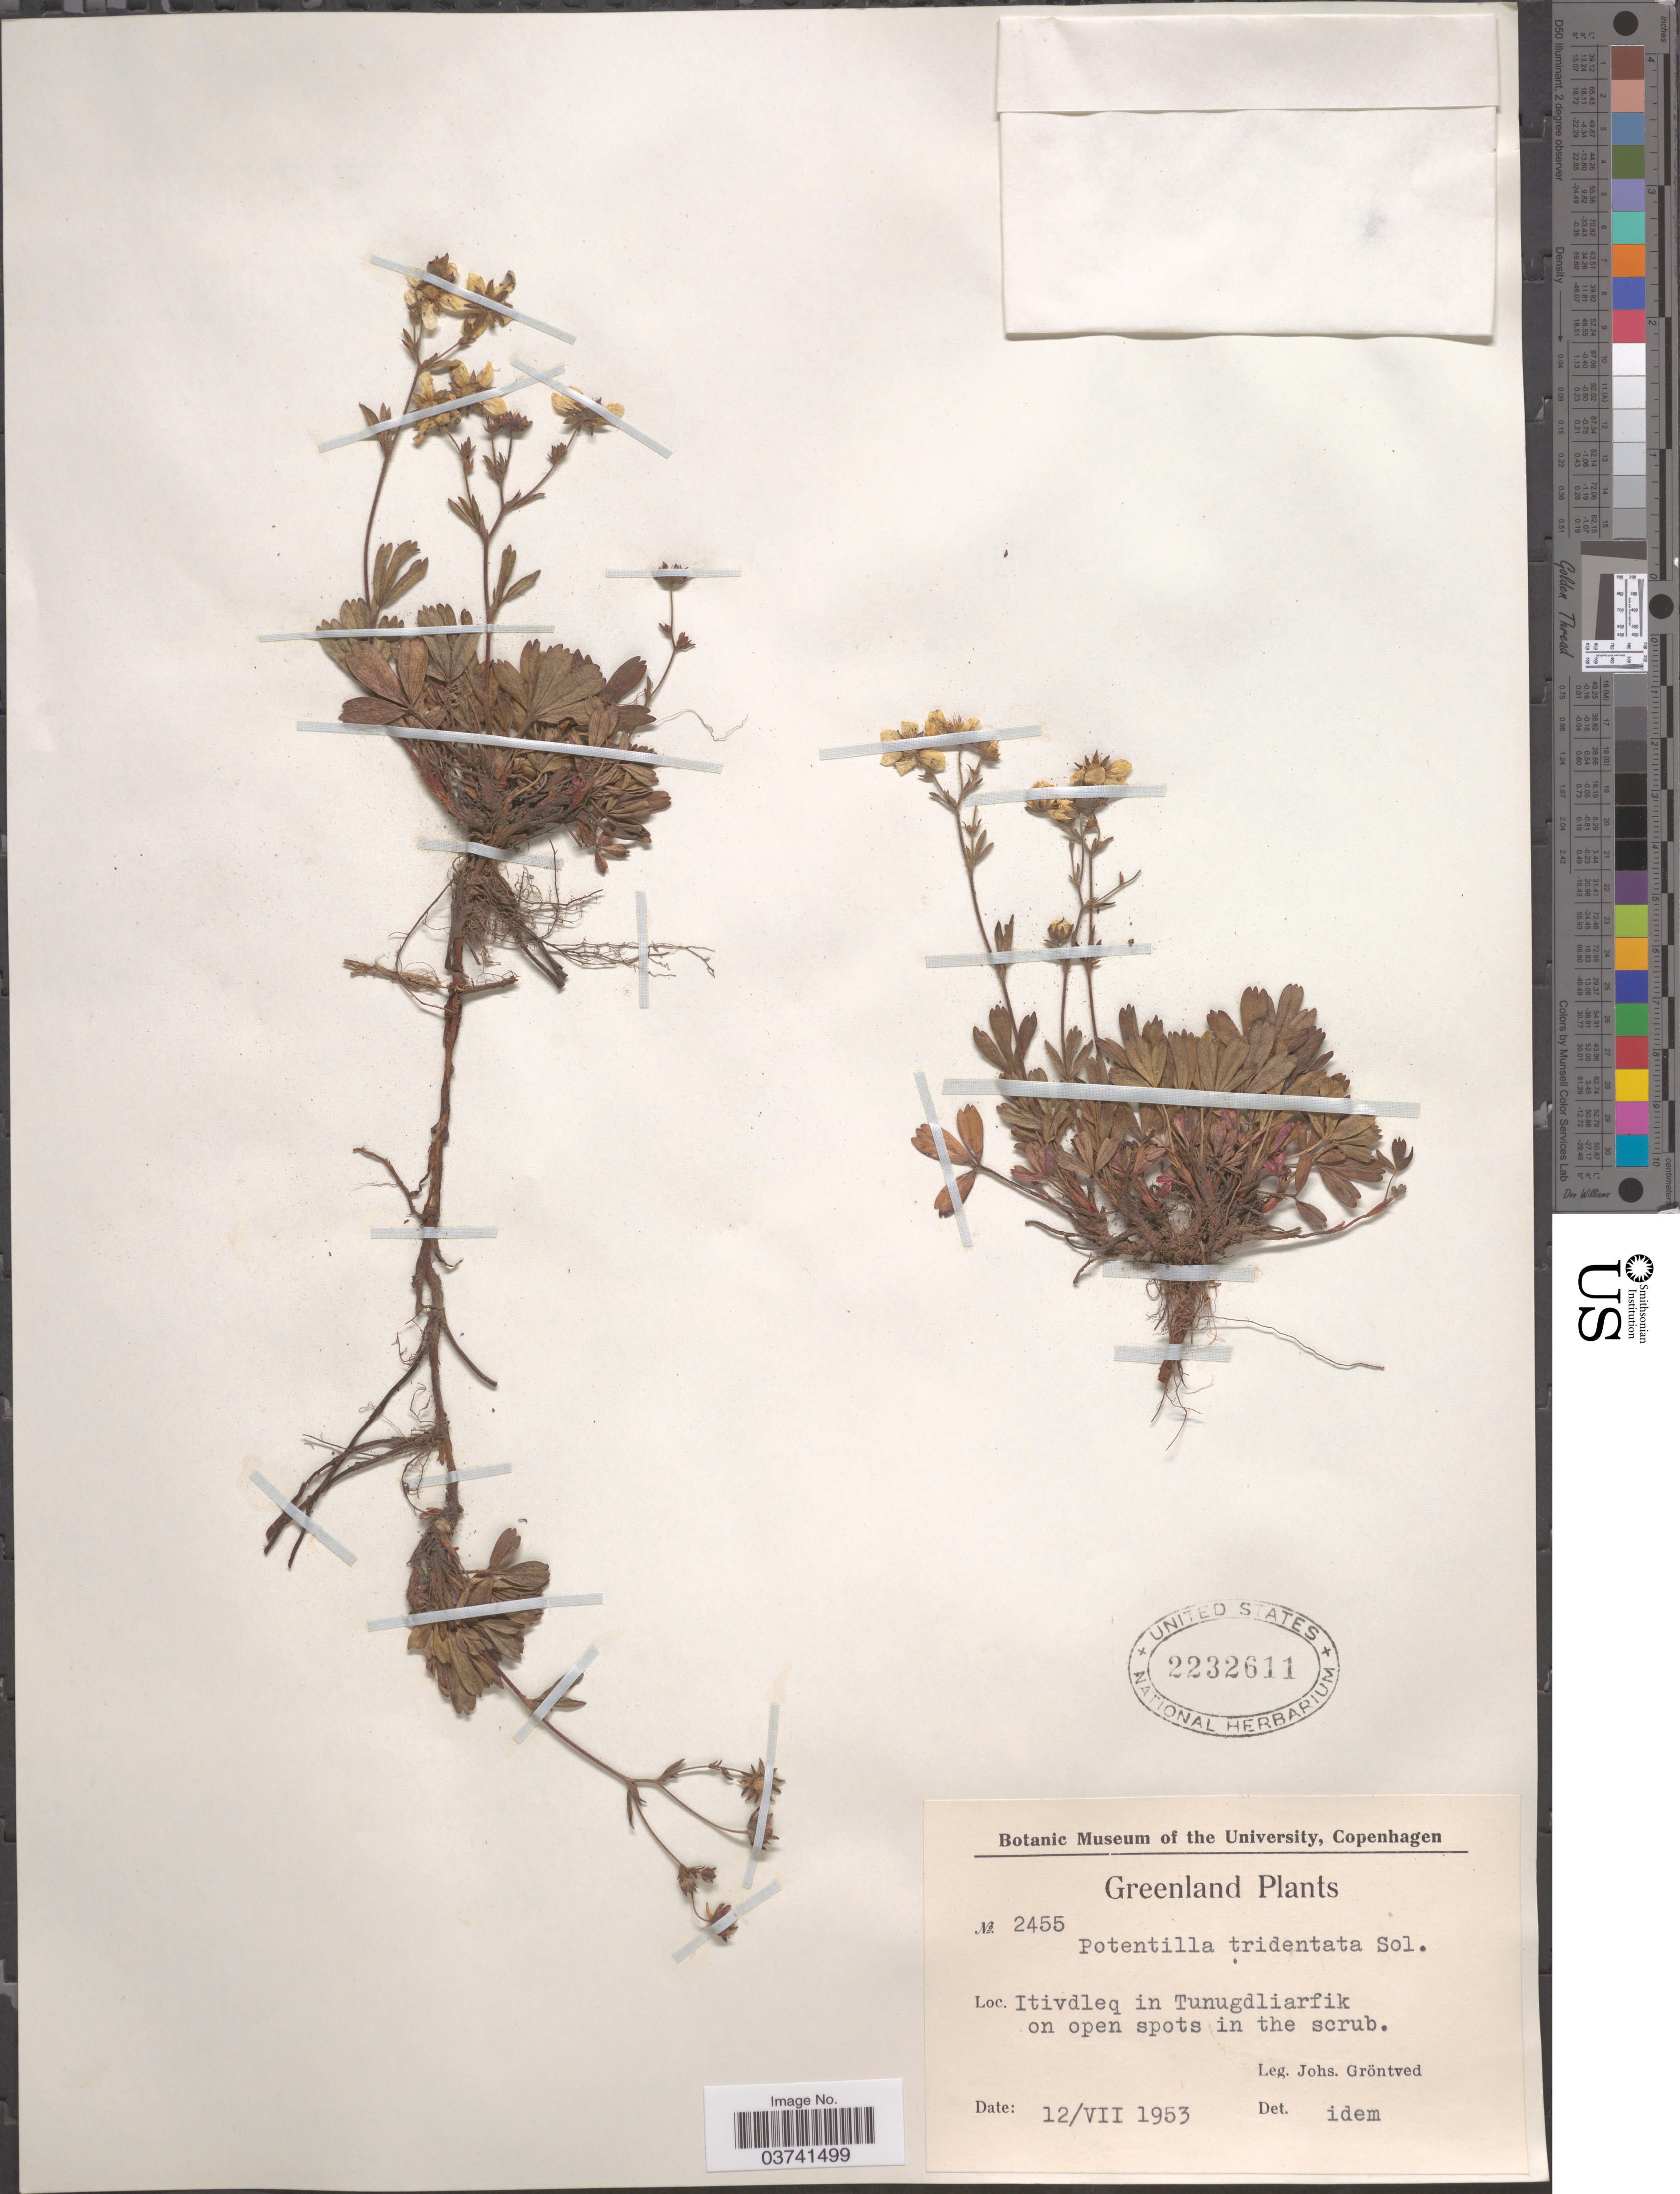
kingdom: Plantae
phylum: Tracheophyta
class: Magnoliopsida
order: Rosales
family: Rosaceae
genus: Potentilla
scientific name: Potentilla tridentata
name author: Aiton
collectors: J. Gröntved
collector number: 2455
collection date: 1953-07-12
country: Greenland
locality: Itivdleq in Tunugdliarfik.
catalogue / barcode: US 2232611